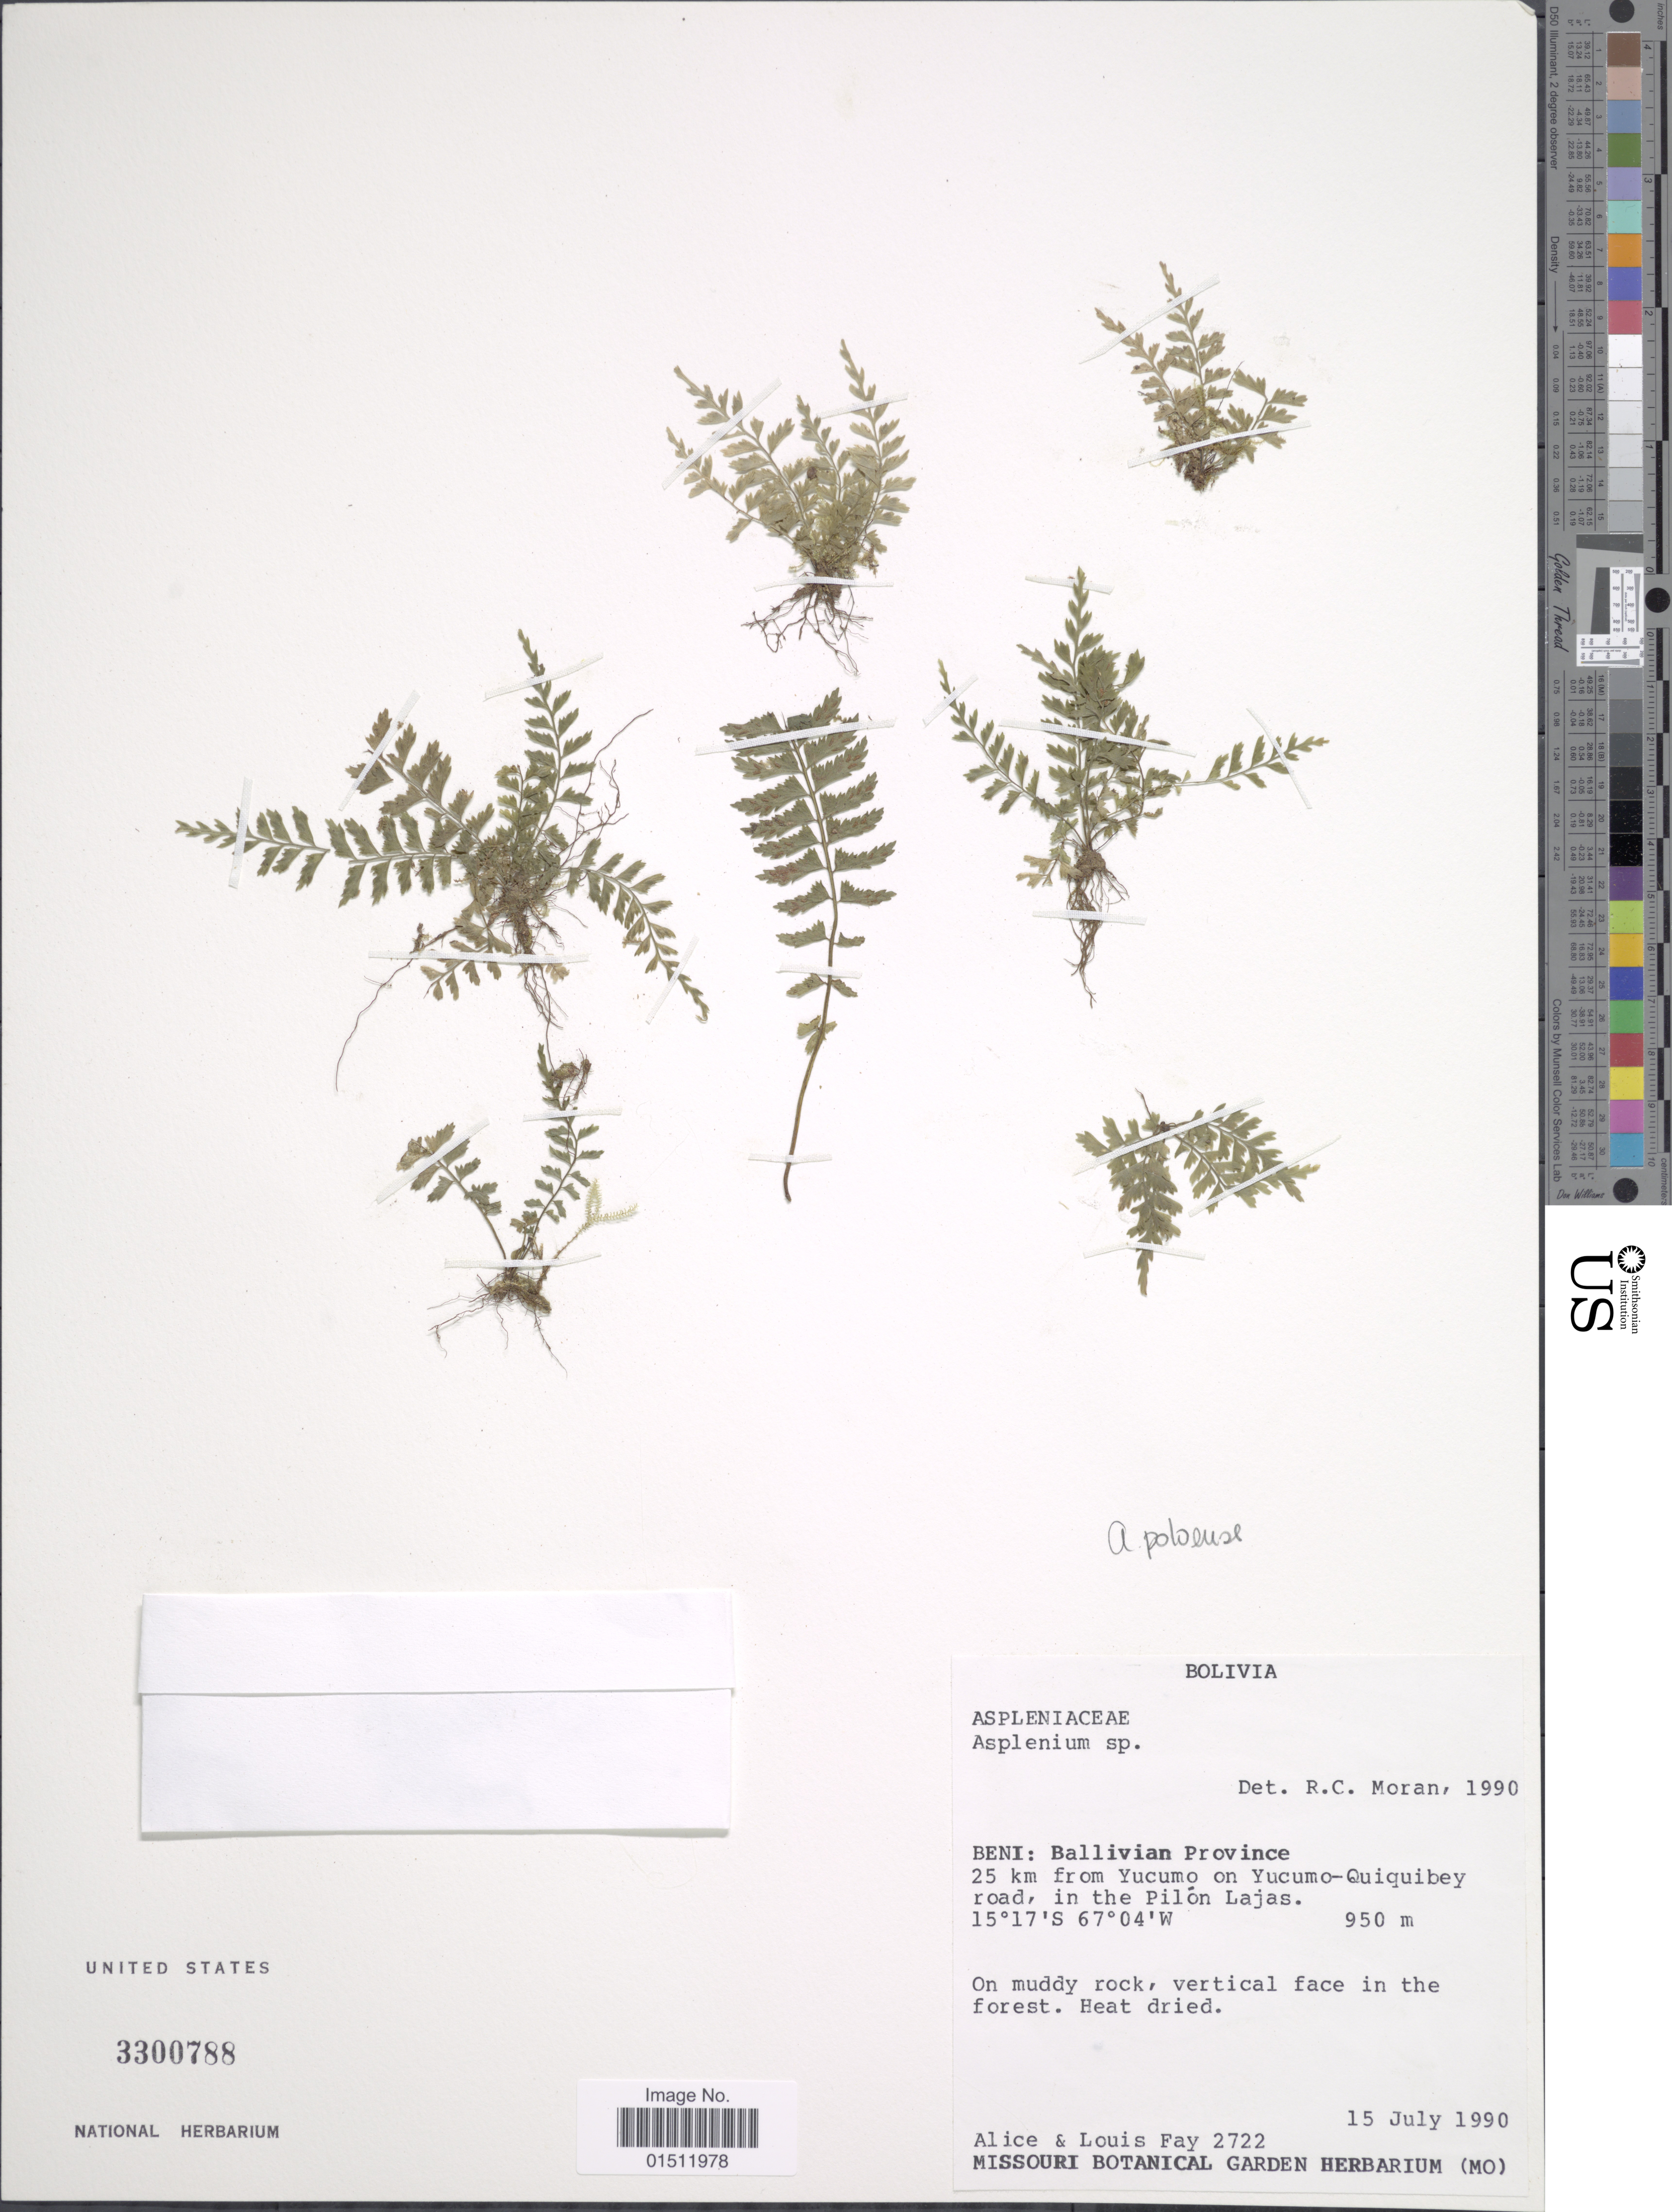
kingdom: Plantae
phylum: Tracheophyta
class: Polypodiopsida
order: Polypodiales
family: Aspleniaceae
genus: Asplenium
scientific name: Asplenium poloense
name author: Rosenst.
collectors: A. Fay & L. Fay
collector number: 2722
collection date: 1990-07-15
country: Bolivia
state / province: Beni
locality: Beni:Ballivian Province, 25 km from Yucumo on Yucumo-QUiquibey road, in the Pilom Lajas.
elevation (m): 950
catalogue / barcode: US 3300788